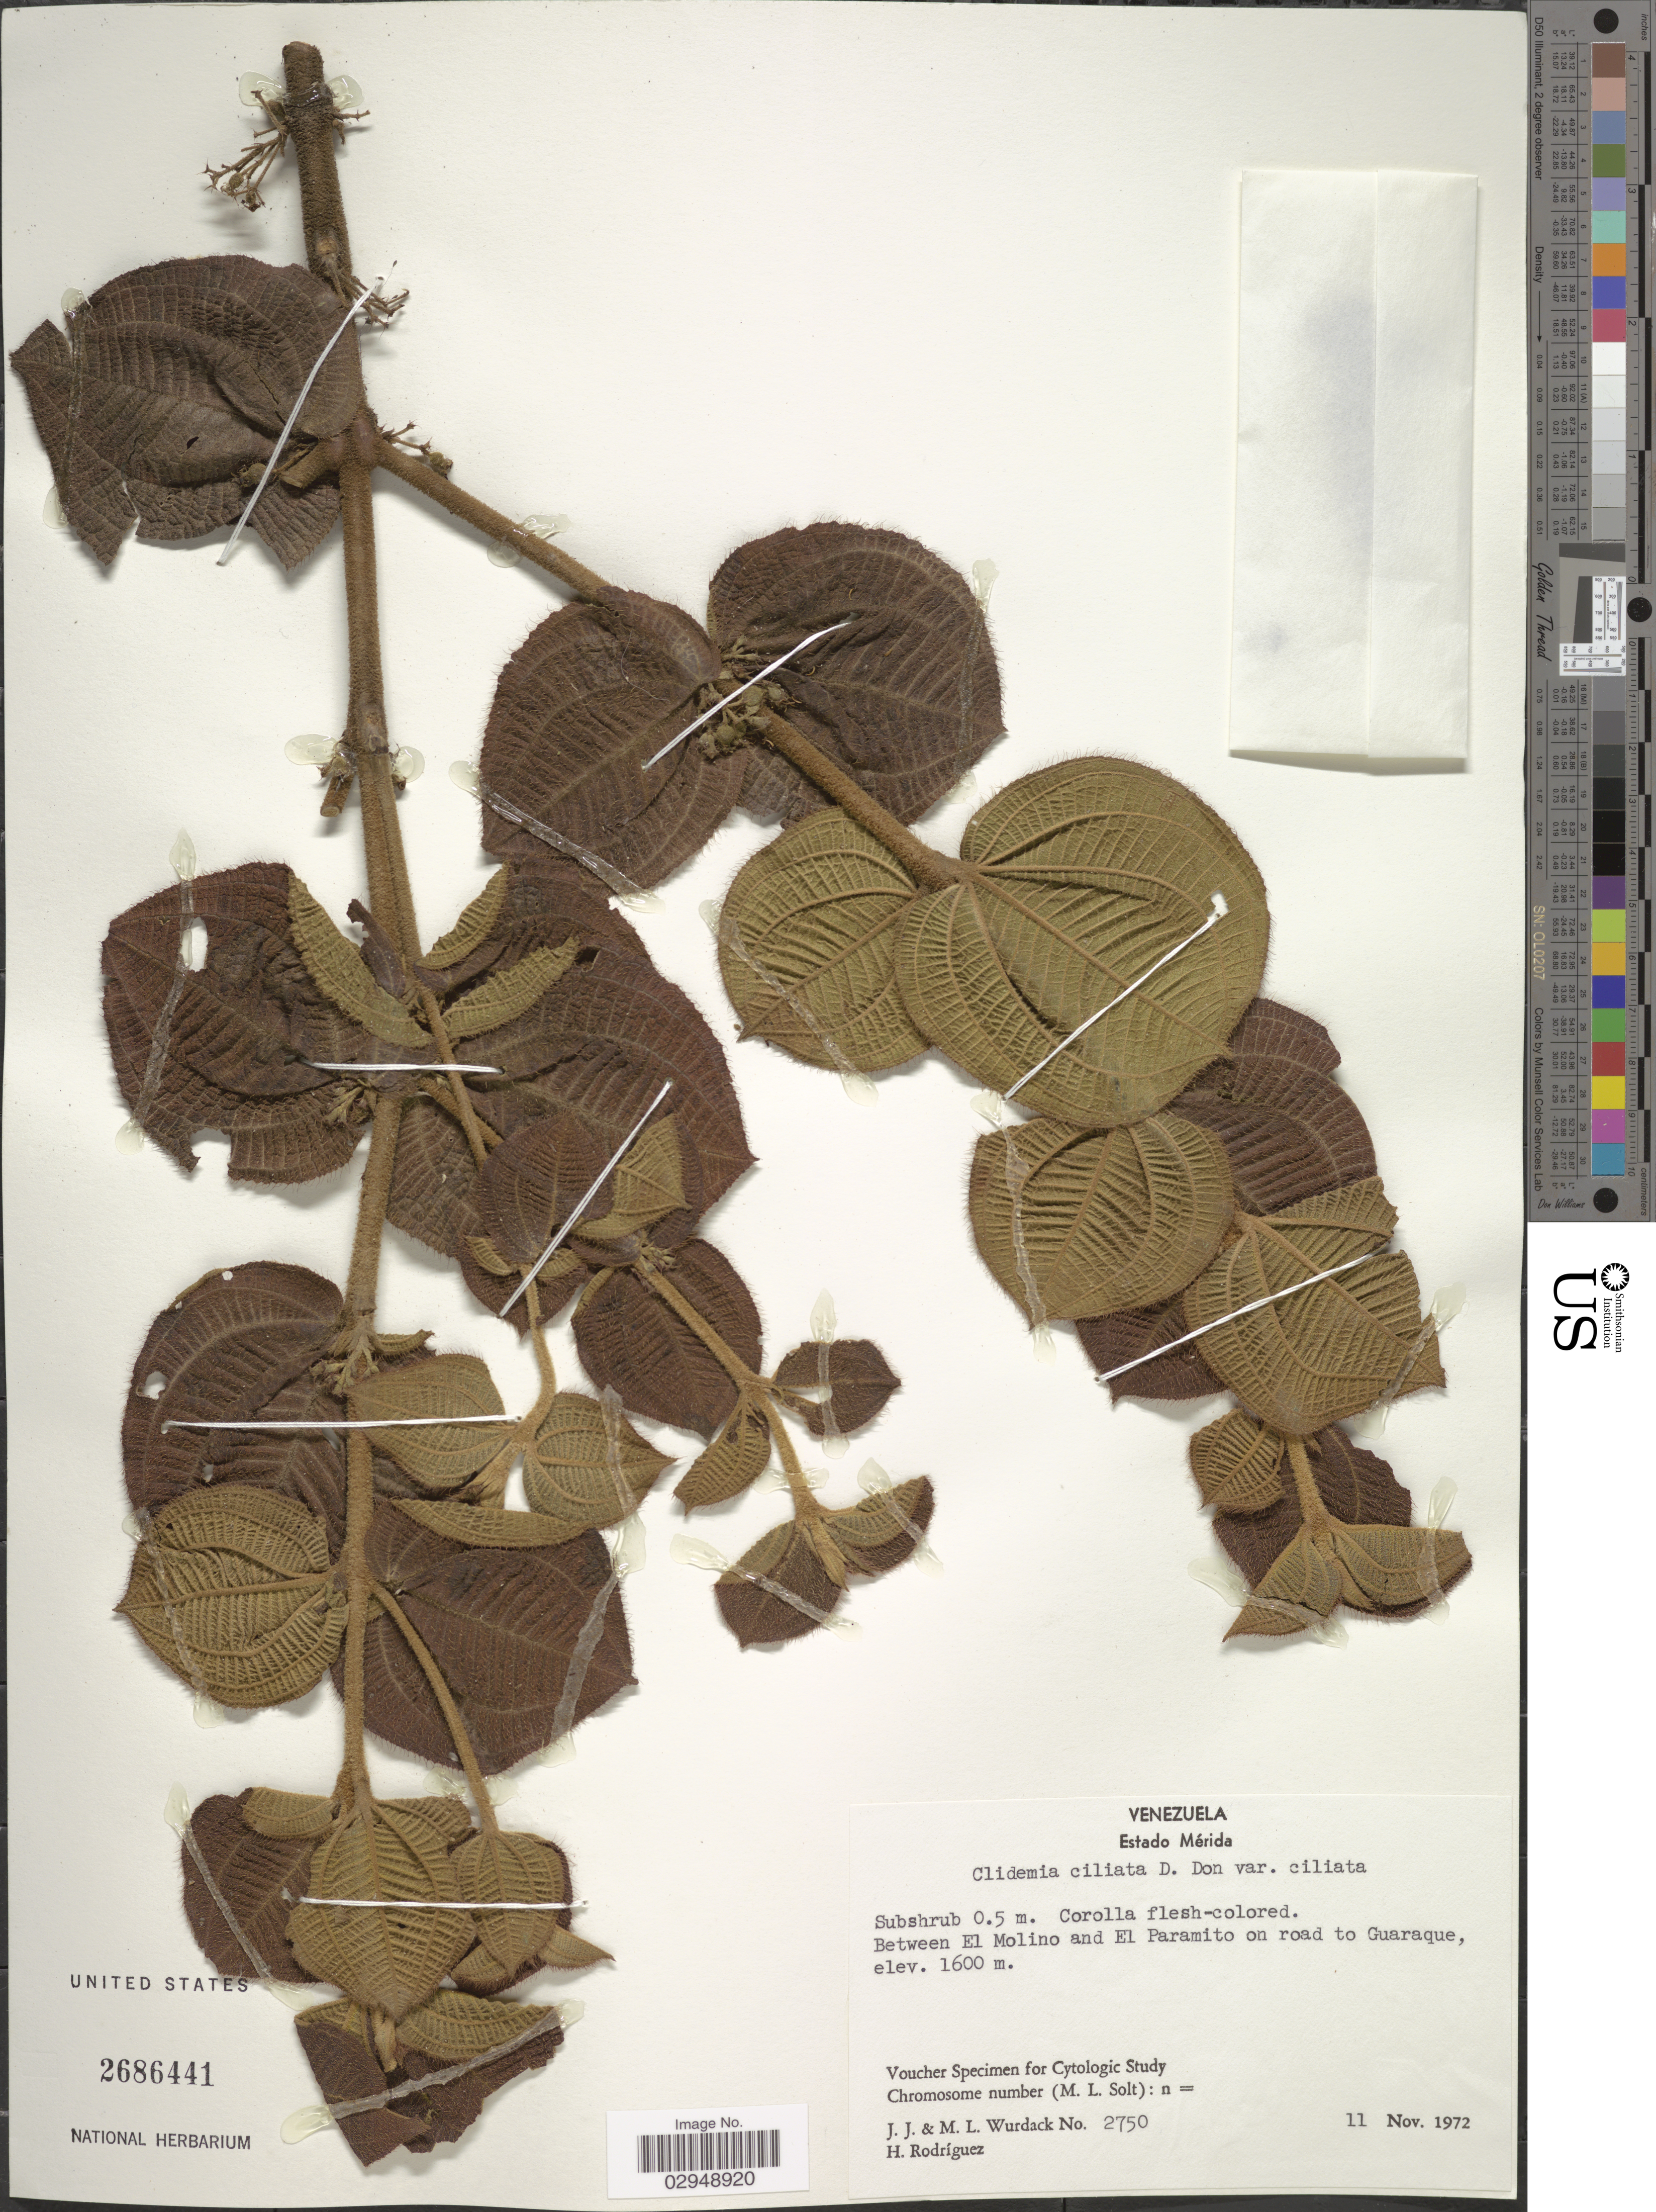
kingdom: Plantae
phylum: Tracheophyta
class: Magnoliopsida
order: Myrtales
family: Melastomataceae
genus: Clidemia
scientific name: Clidemia ciliata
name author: D. Don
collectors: J. J. Wurdack, M. L. Wurdack & H. Rodríguez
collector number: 2750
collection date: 1972-11-11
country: Venezuela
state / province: Mérida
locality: Between El Molino and El Paramito on road to Guaraque.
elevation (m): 1600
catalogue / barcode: US 2686441